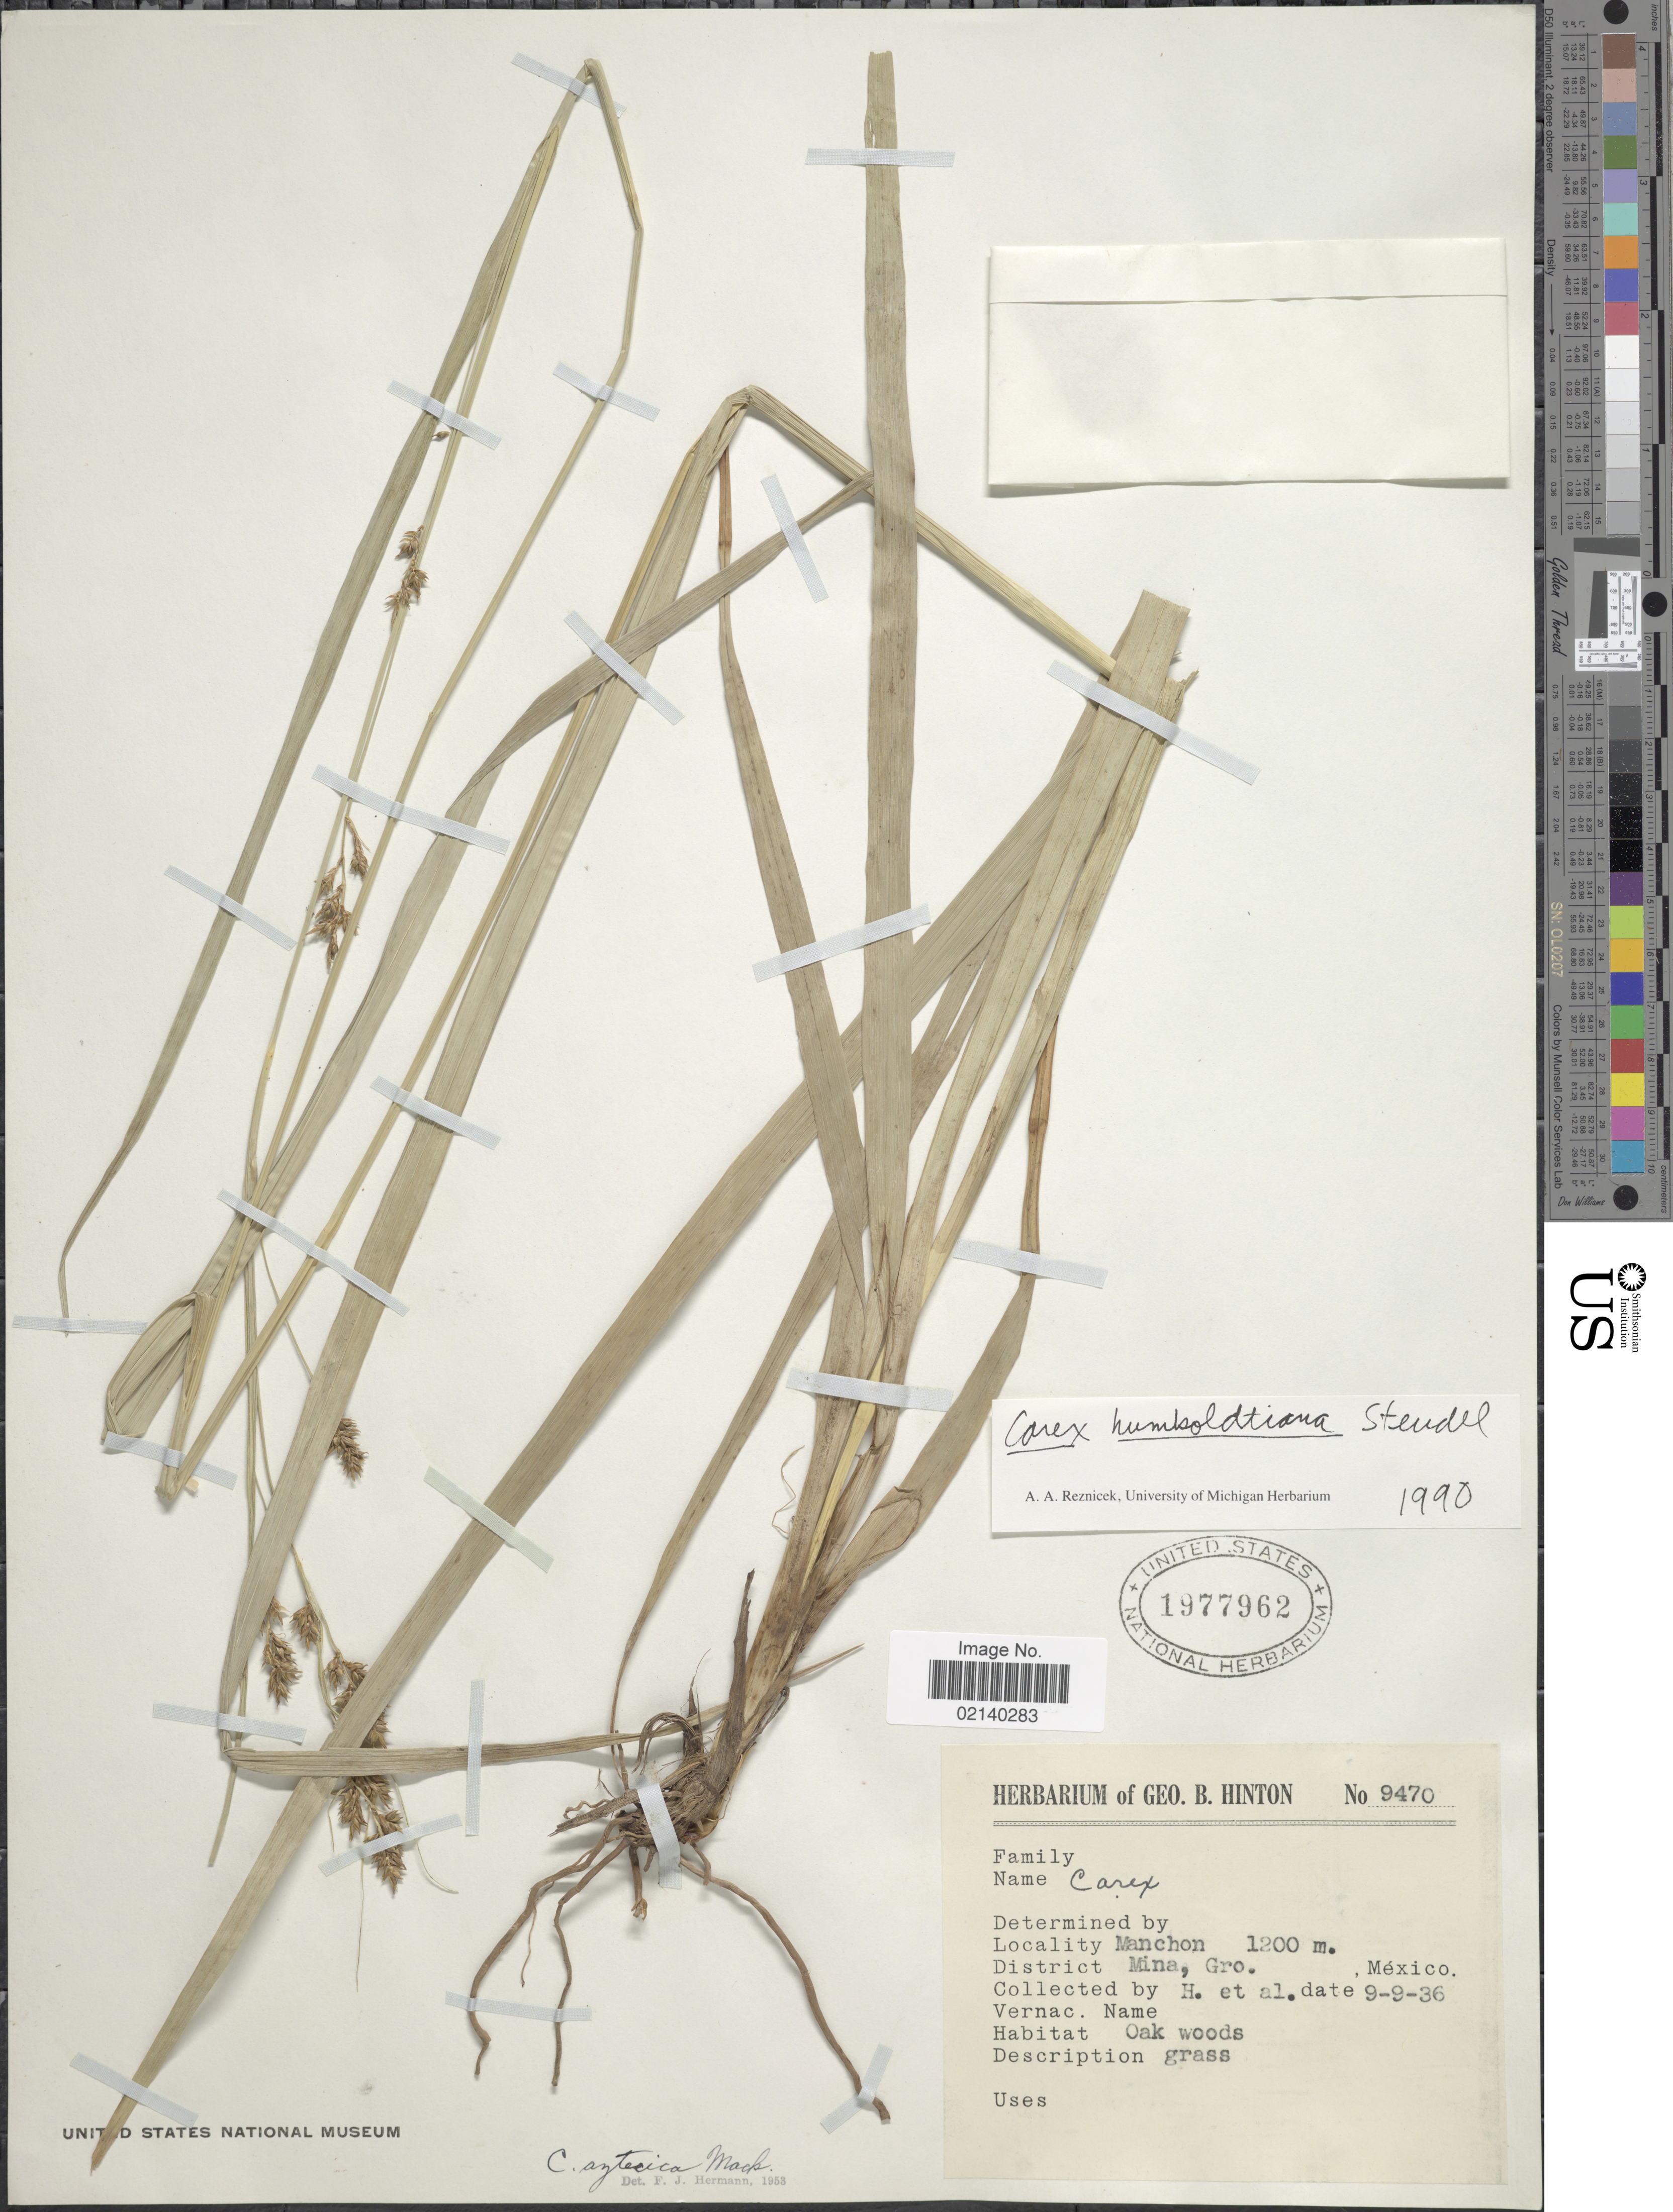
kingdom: Plantae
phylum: Tracheophyta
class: Liliopsida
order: Poales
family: Cyperaceae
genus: Carex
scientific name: Carex humboldtiana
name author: Steud.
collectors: G. B. Hinton & et al.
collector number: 9470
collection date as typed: Transcribed d/m/y: 9/9/36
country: Mexico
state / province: Guerrero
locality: Manchon, District Mina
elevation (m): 1200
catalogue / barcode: US 1977692